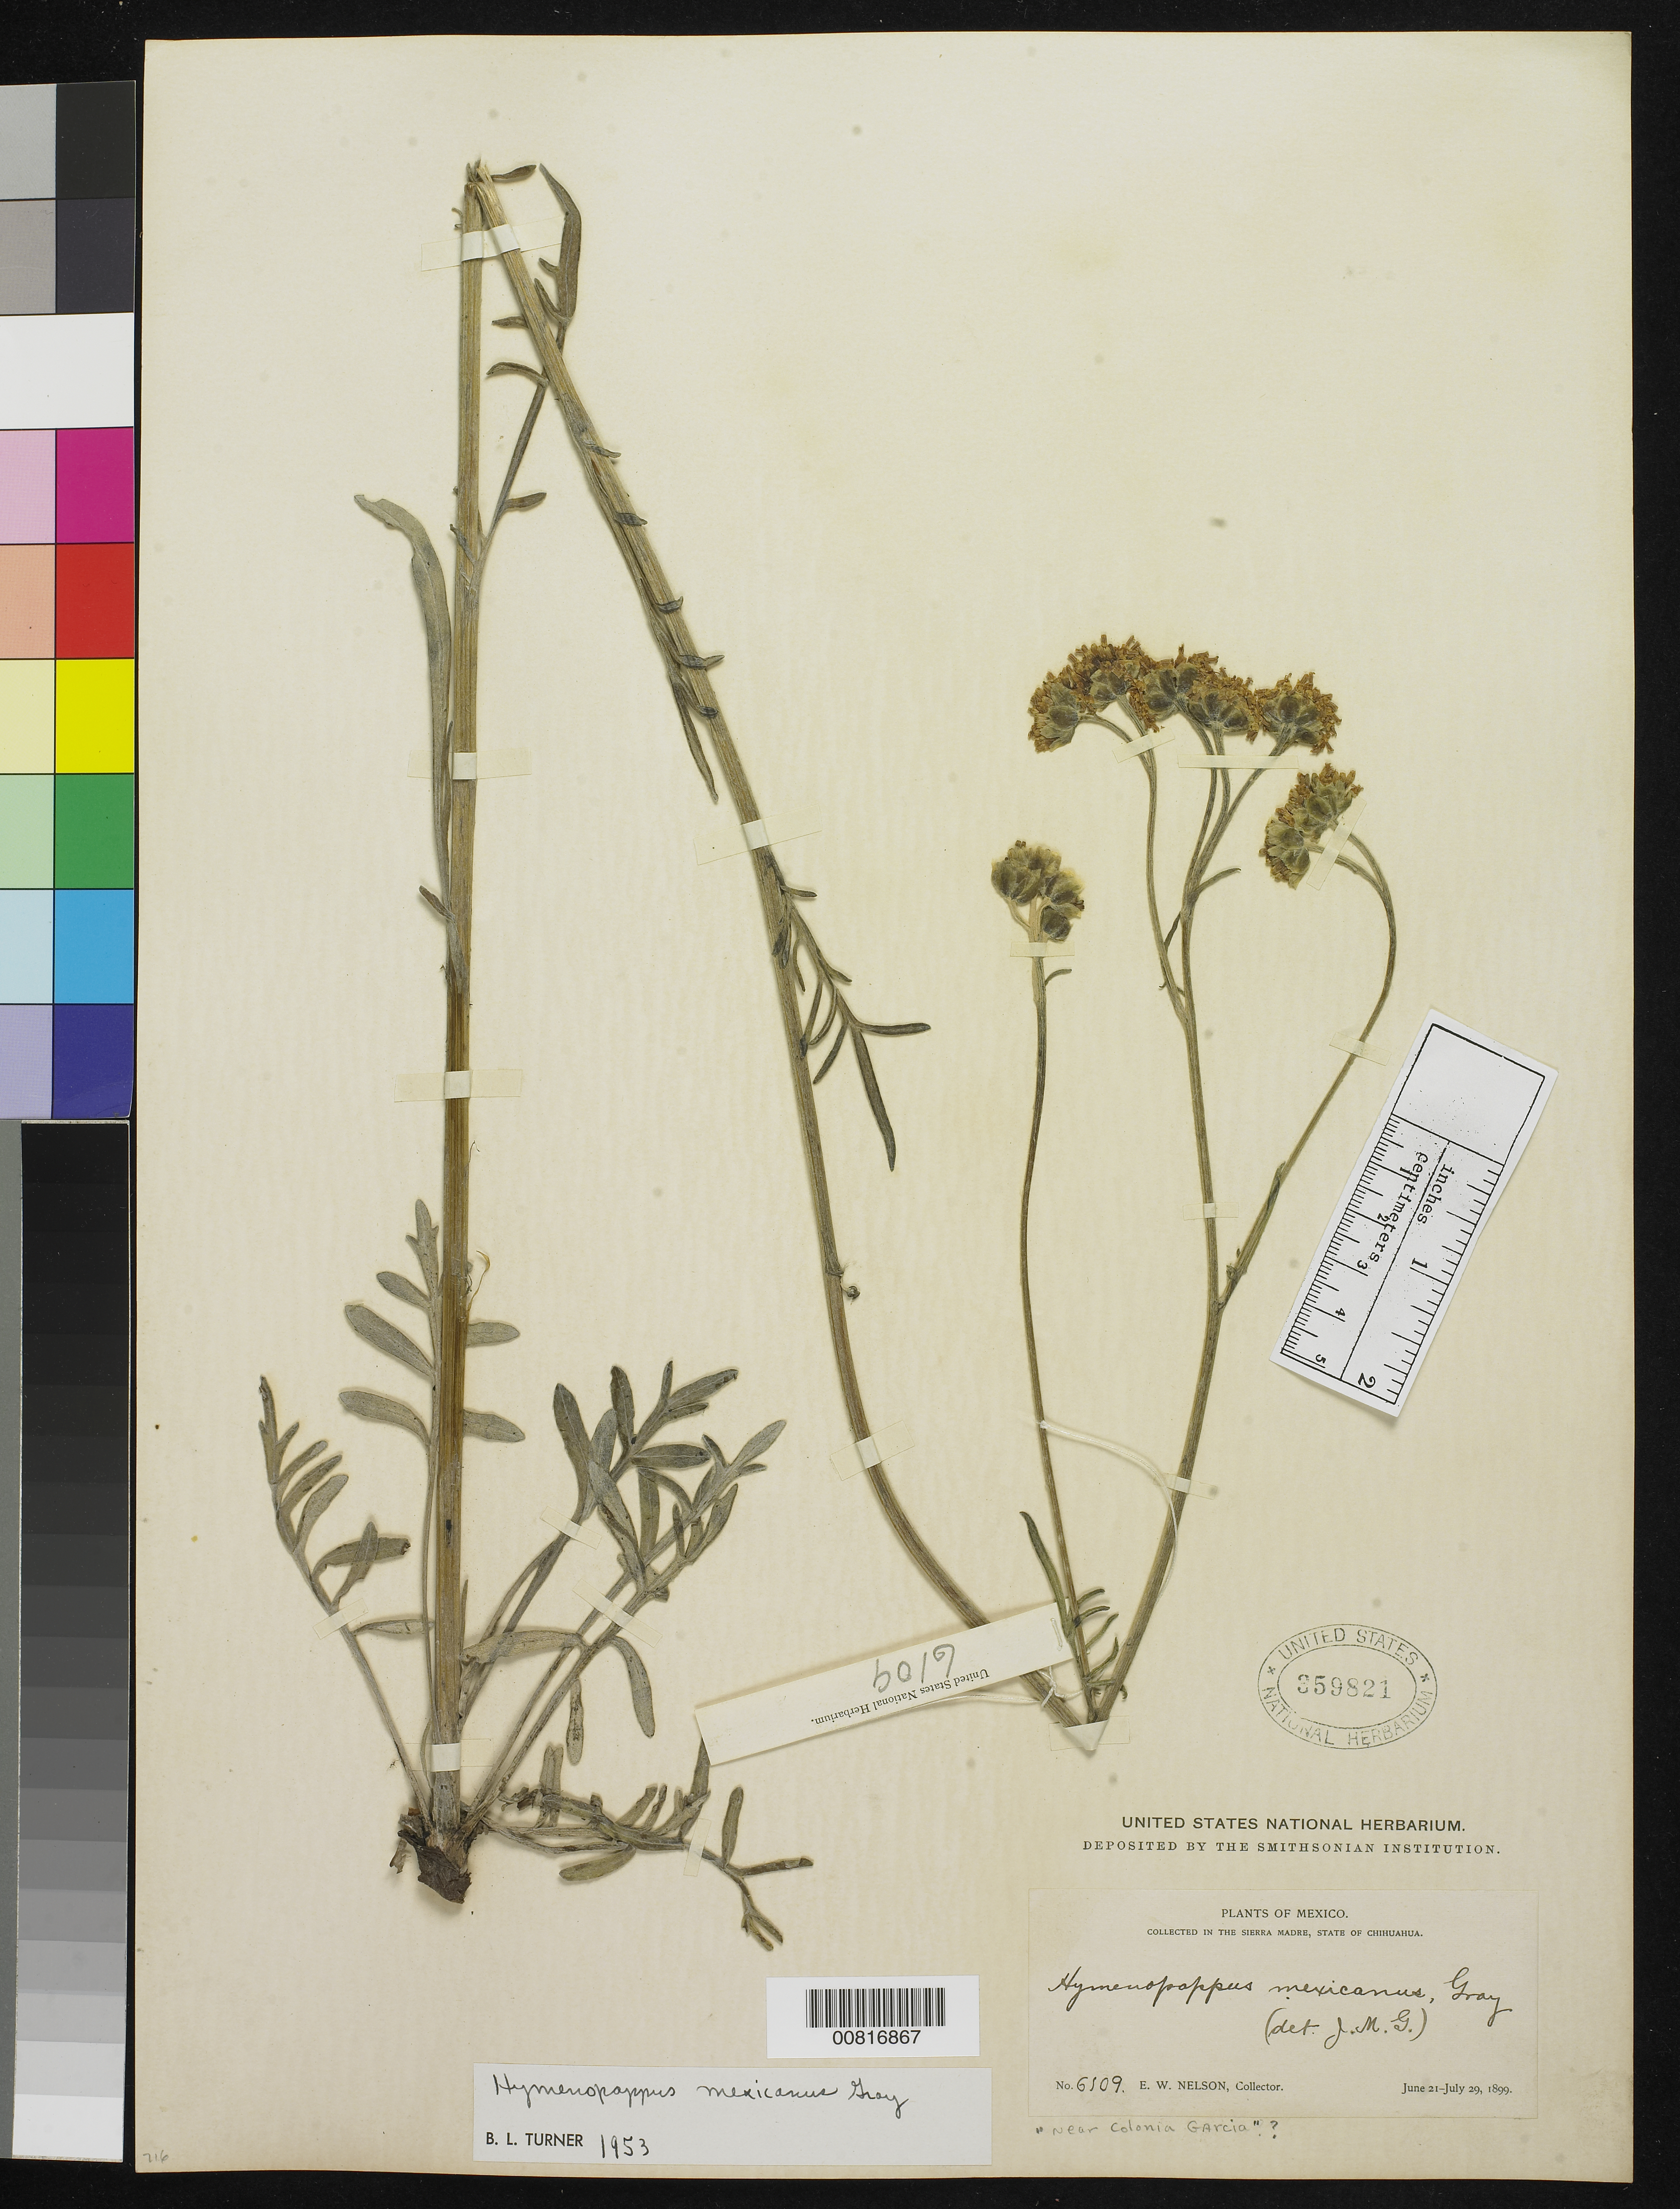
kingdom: Plantae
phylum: Tracheophyta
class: Magnoliopsida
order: Asterales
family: Asteraceae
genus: Hymenopappus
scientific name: Hymenopappus mexicanus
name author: A. Gray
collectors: E. W. Nelson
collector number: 6109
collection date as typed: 21 Jul 1899 to 29 Jul 1899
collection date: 1899-07-21/1899-07-29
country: Mexico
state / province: Chihuahua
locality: Sierra Madre, Chihuahua.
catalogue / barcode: US 359821